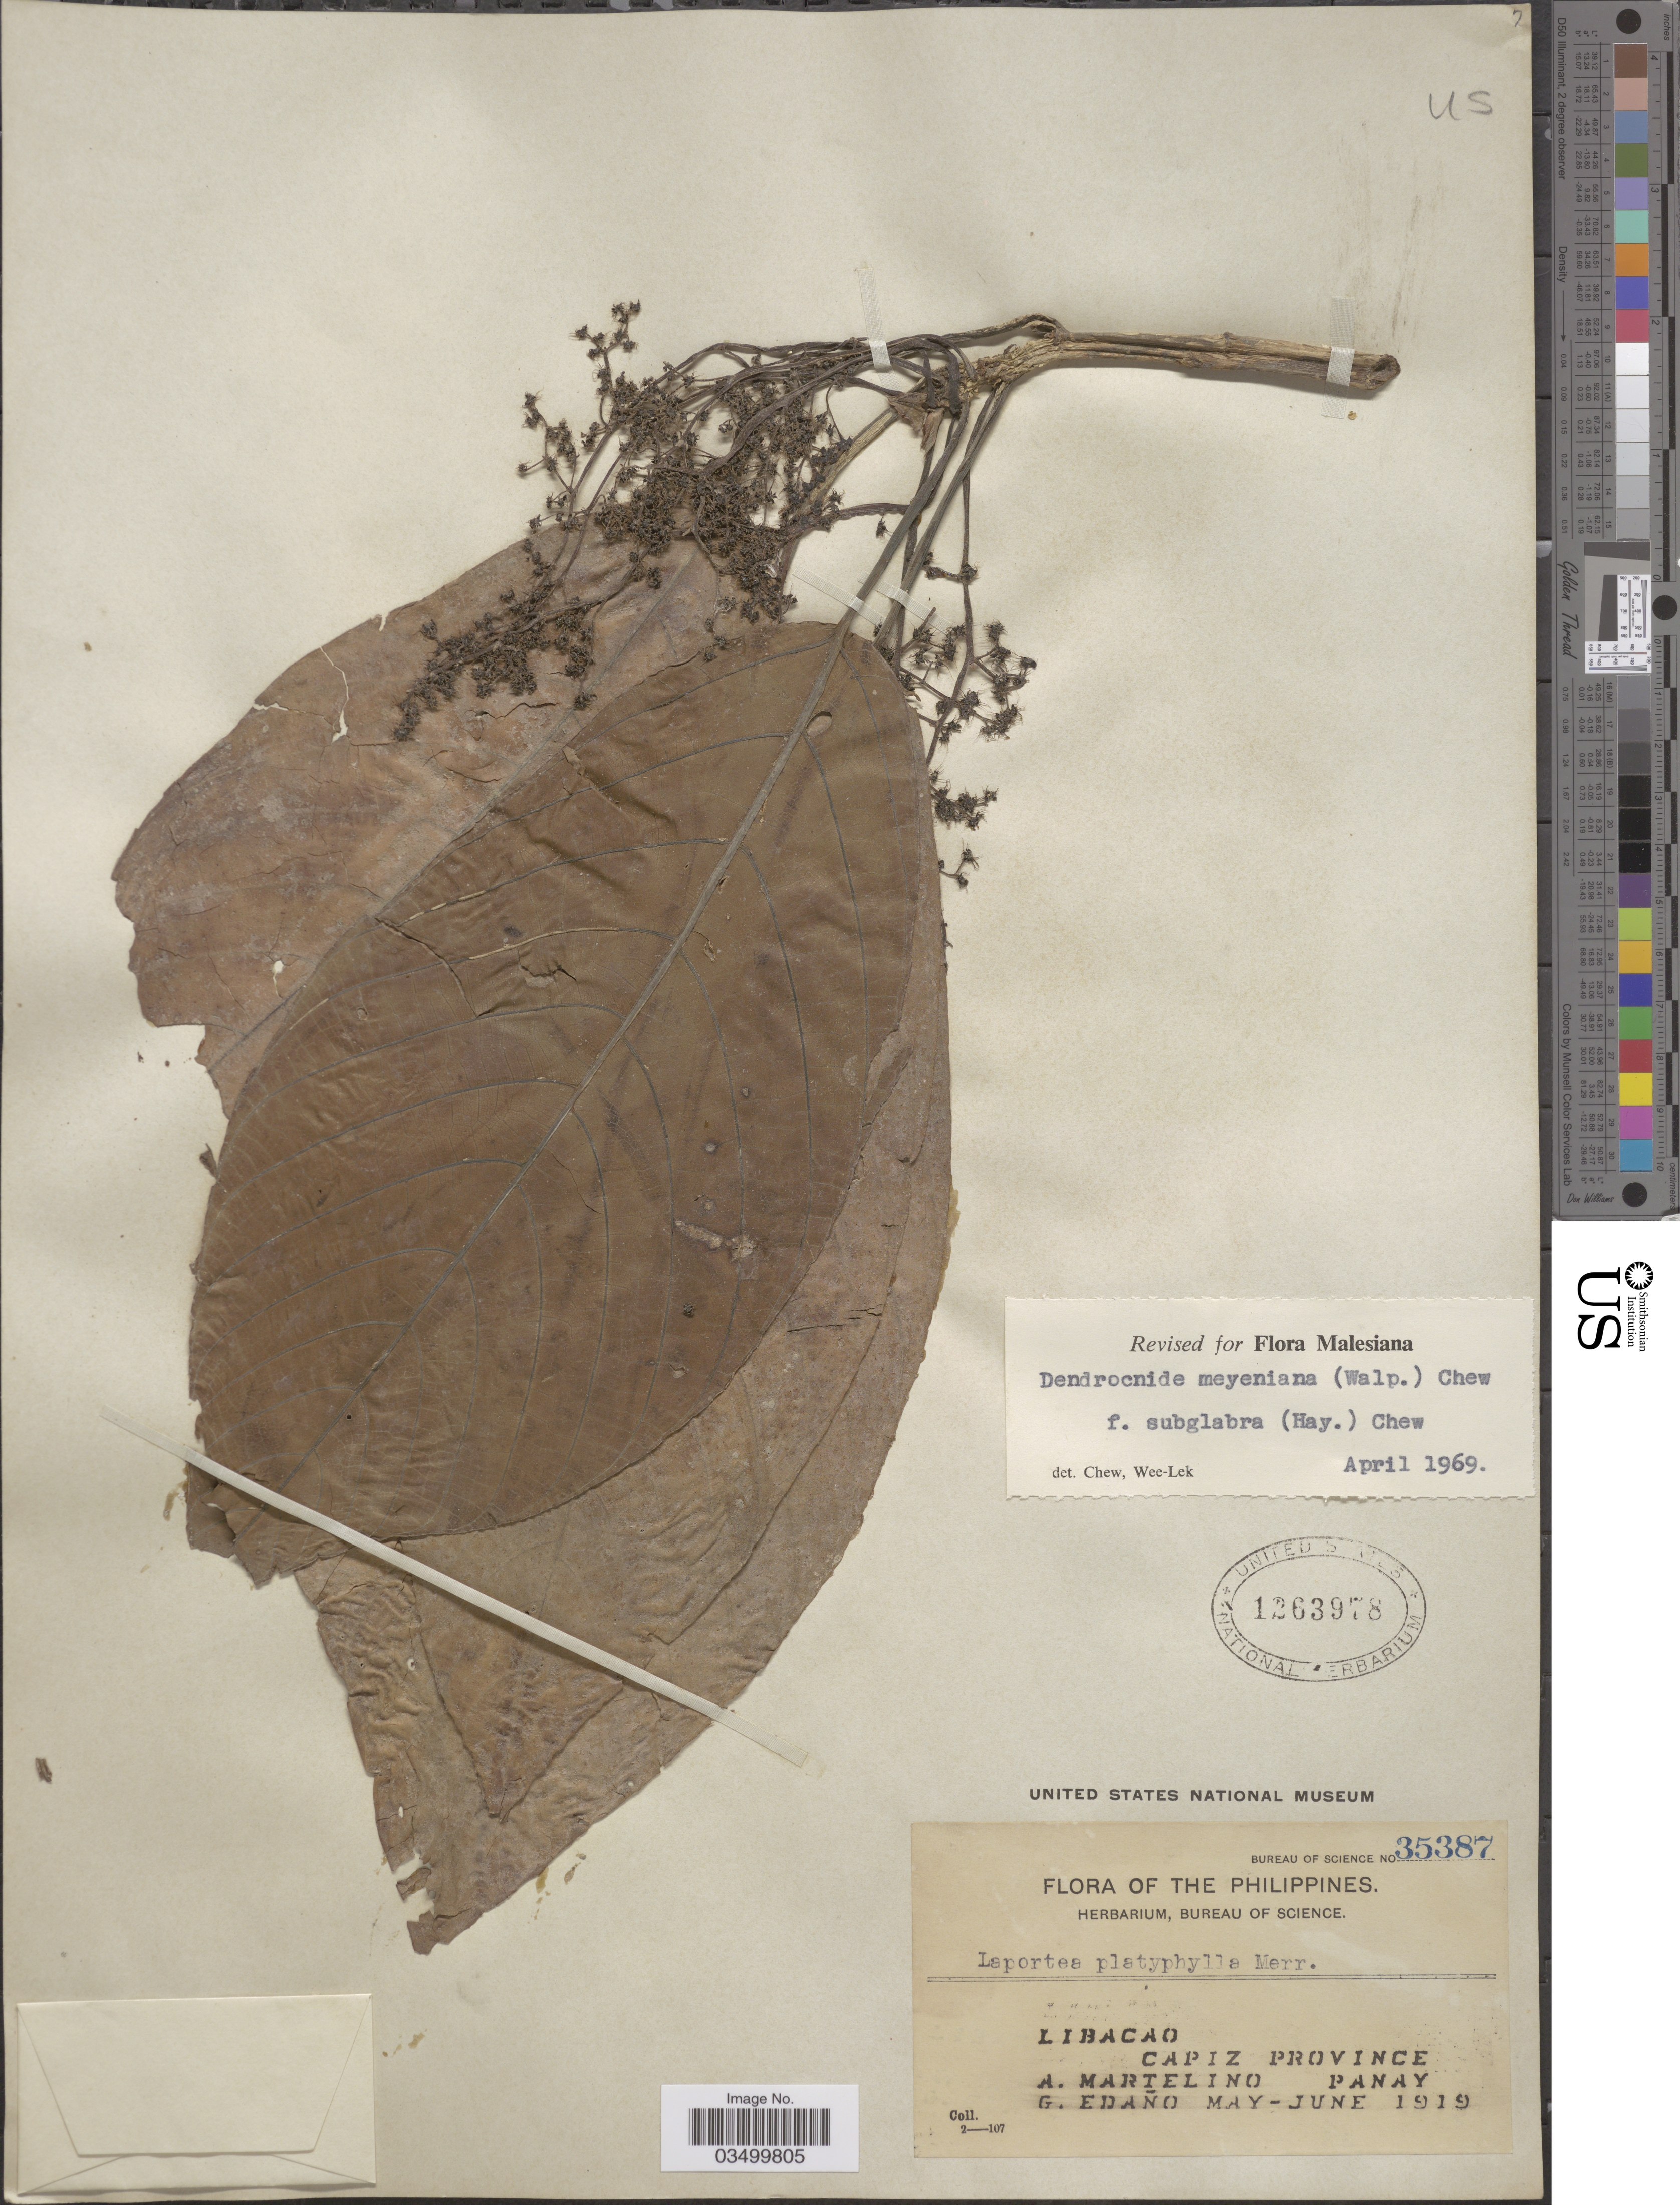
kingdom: Plantae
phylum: Tracheophyta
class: Magnoliopsida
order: Rosales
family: Urticaceae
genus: Dendrocnide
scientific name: Dendrocnide meyeniana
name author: (Walp.) Chew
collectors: A. Martelino & G. Edaño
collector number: Bureau of Science 35387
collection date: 1919-05/1919-06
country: Philippines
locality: The Philippines. Libacao. Capiz Province. Panay.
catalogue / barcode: US 1263978